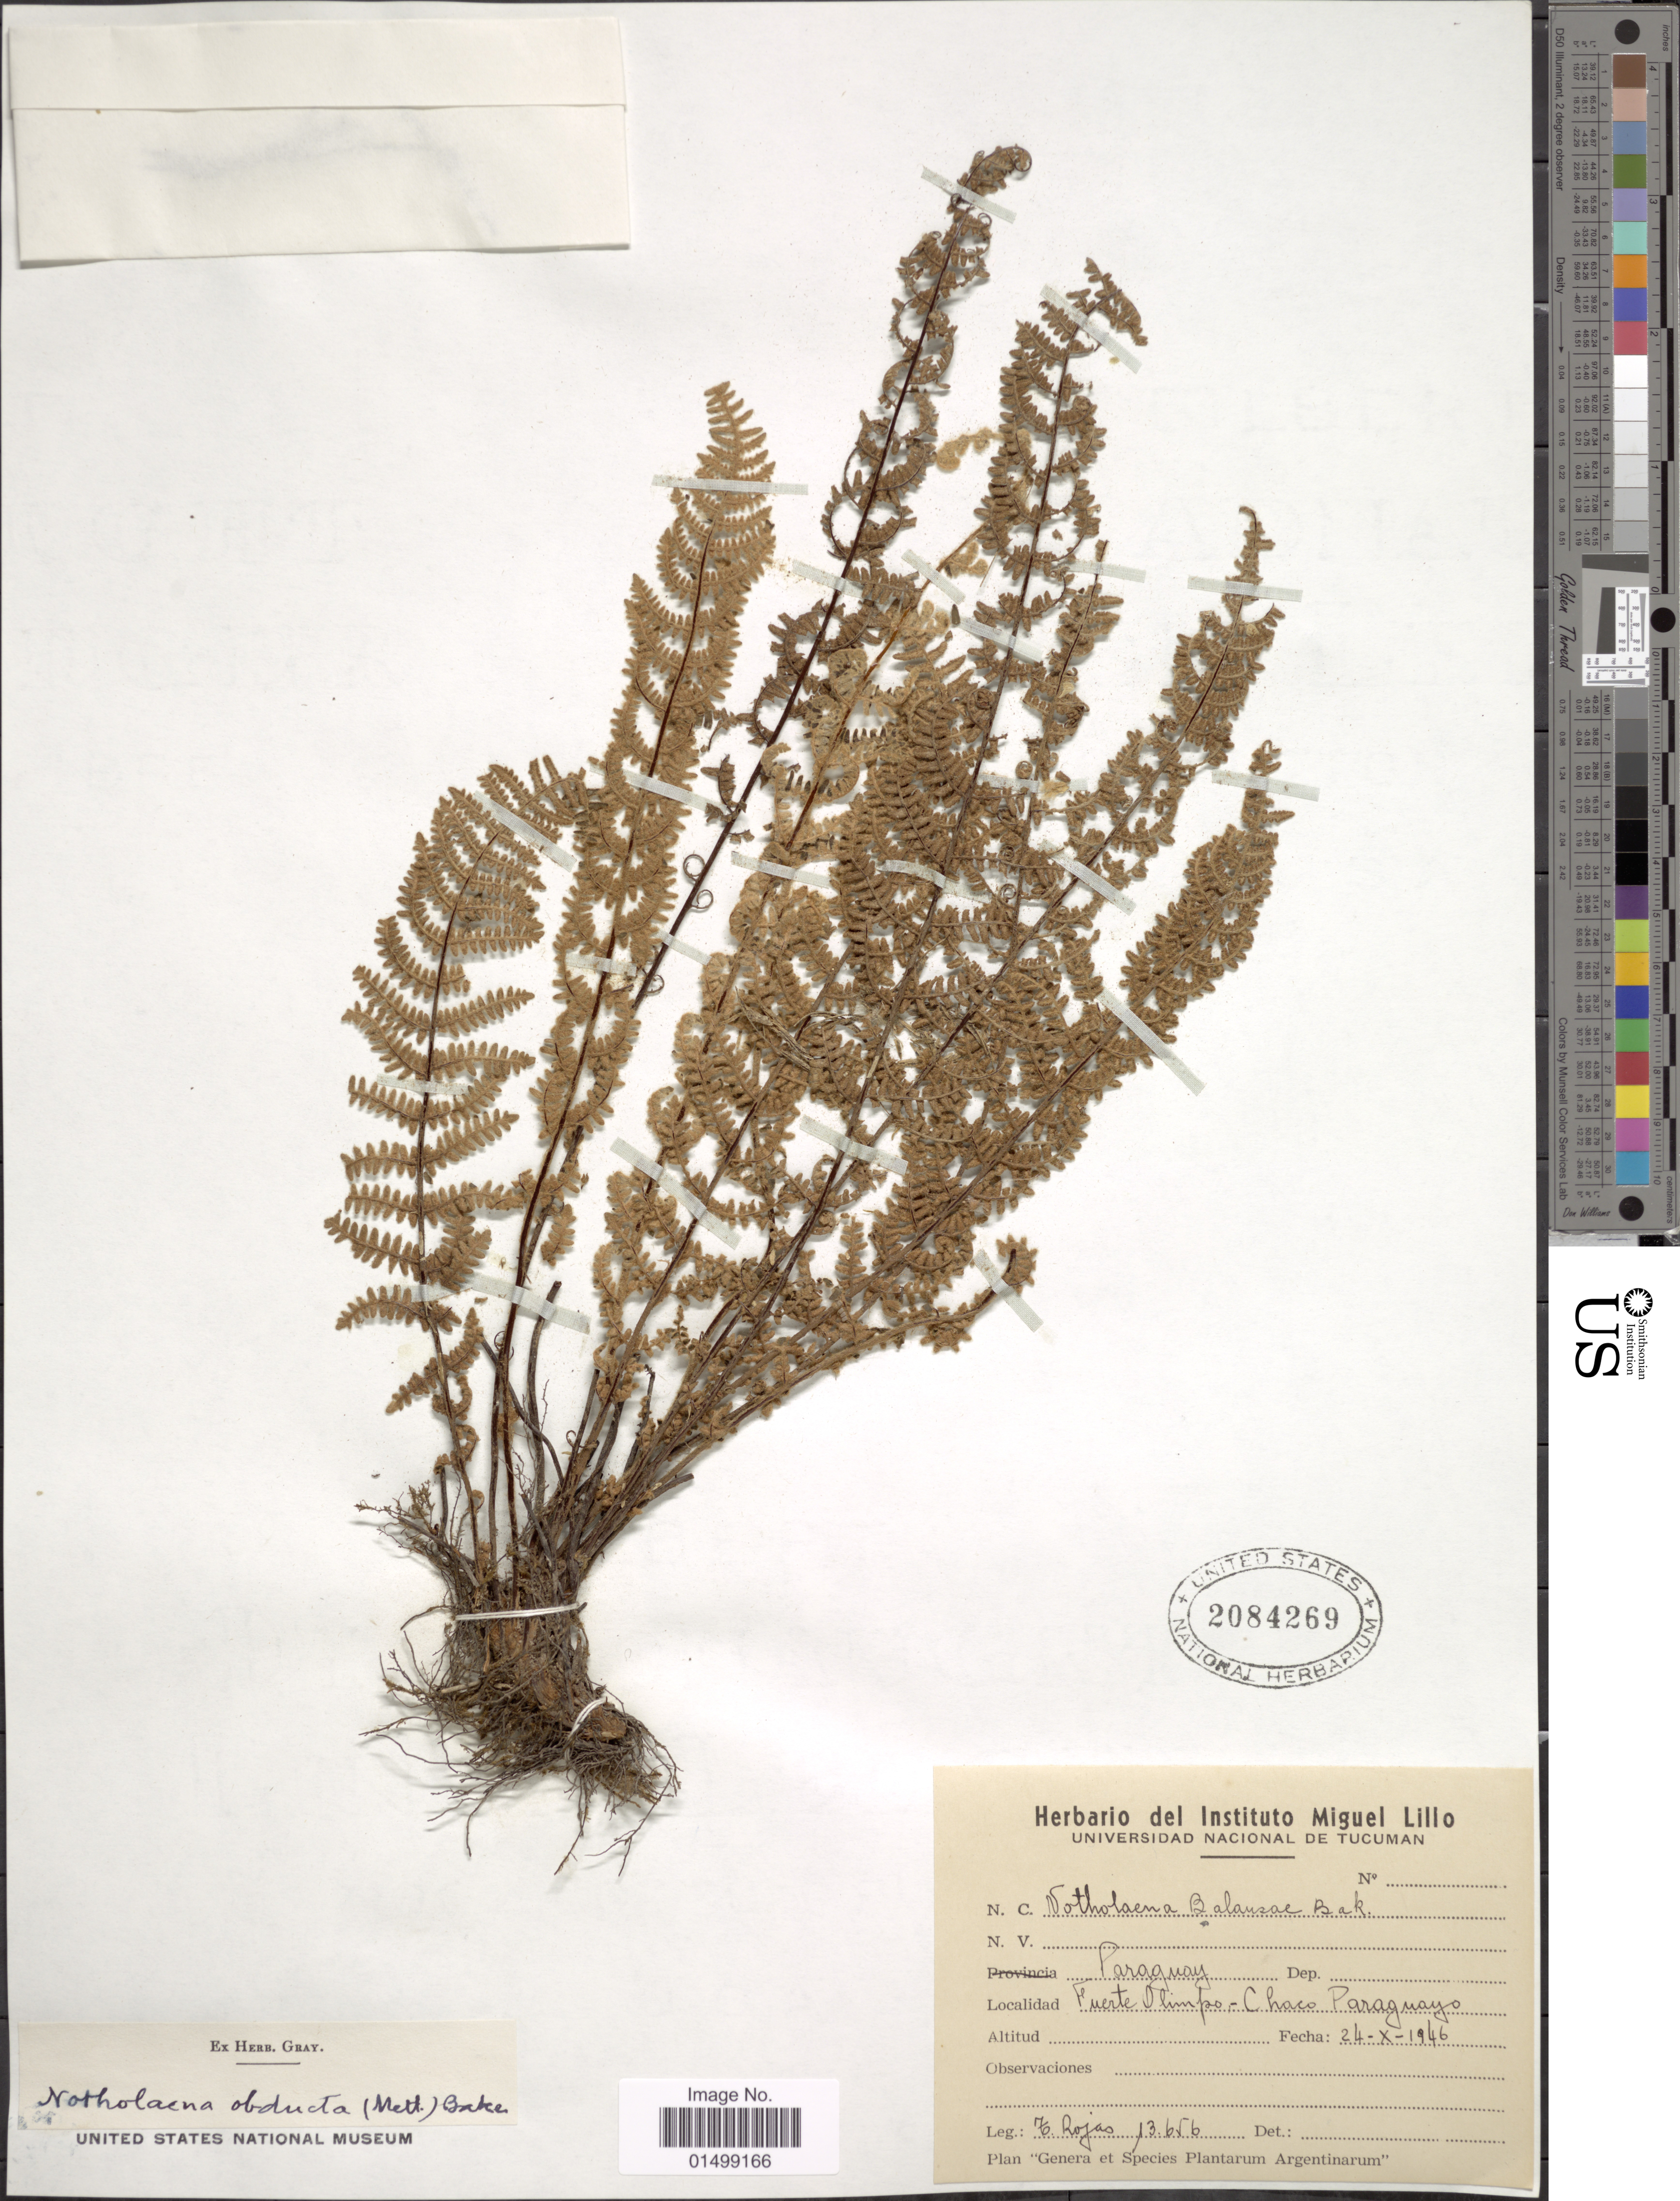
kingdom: Plantae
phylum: Tracheophyta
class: Polypodiopsida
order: Polypodiales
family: Pteridaceae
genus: Cheilanthes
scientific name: Cheilanthes obducta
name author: (Mett.) Baker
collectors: E. Rojas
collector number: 13656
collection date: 1946-10-24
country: Paraguay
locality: Fuerte Olimpo- Chaco Paraguayo.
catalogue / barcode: US 2084269